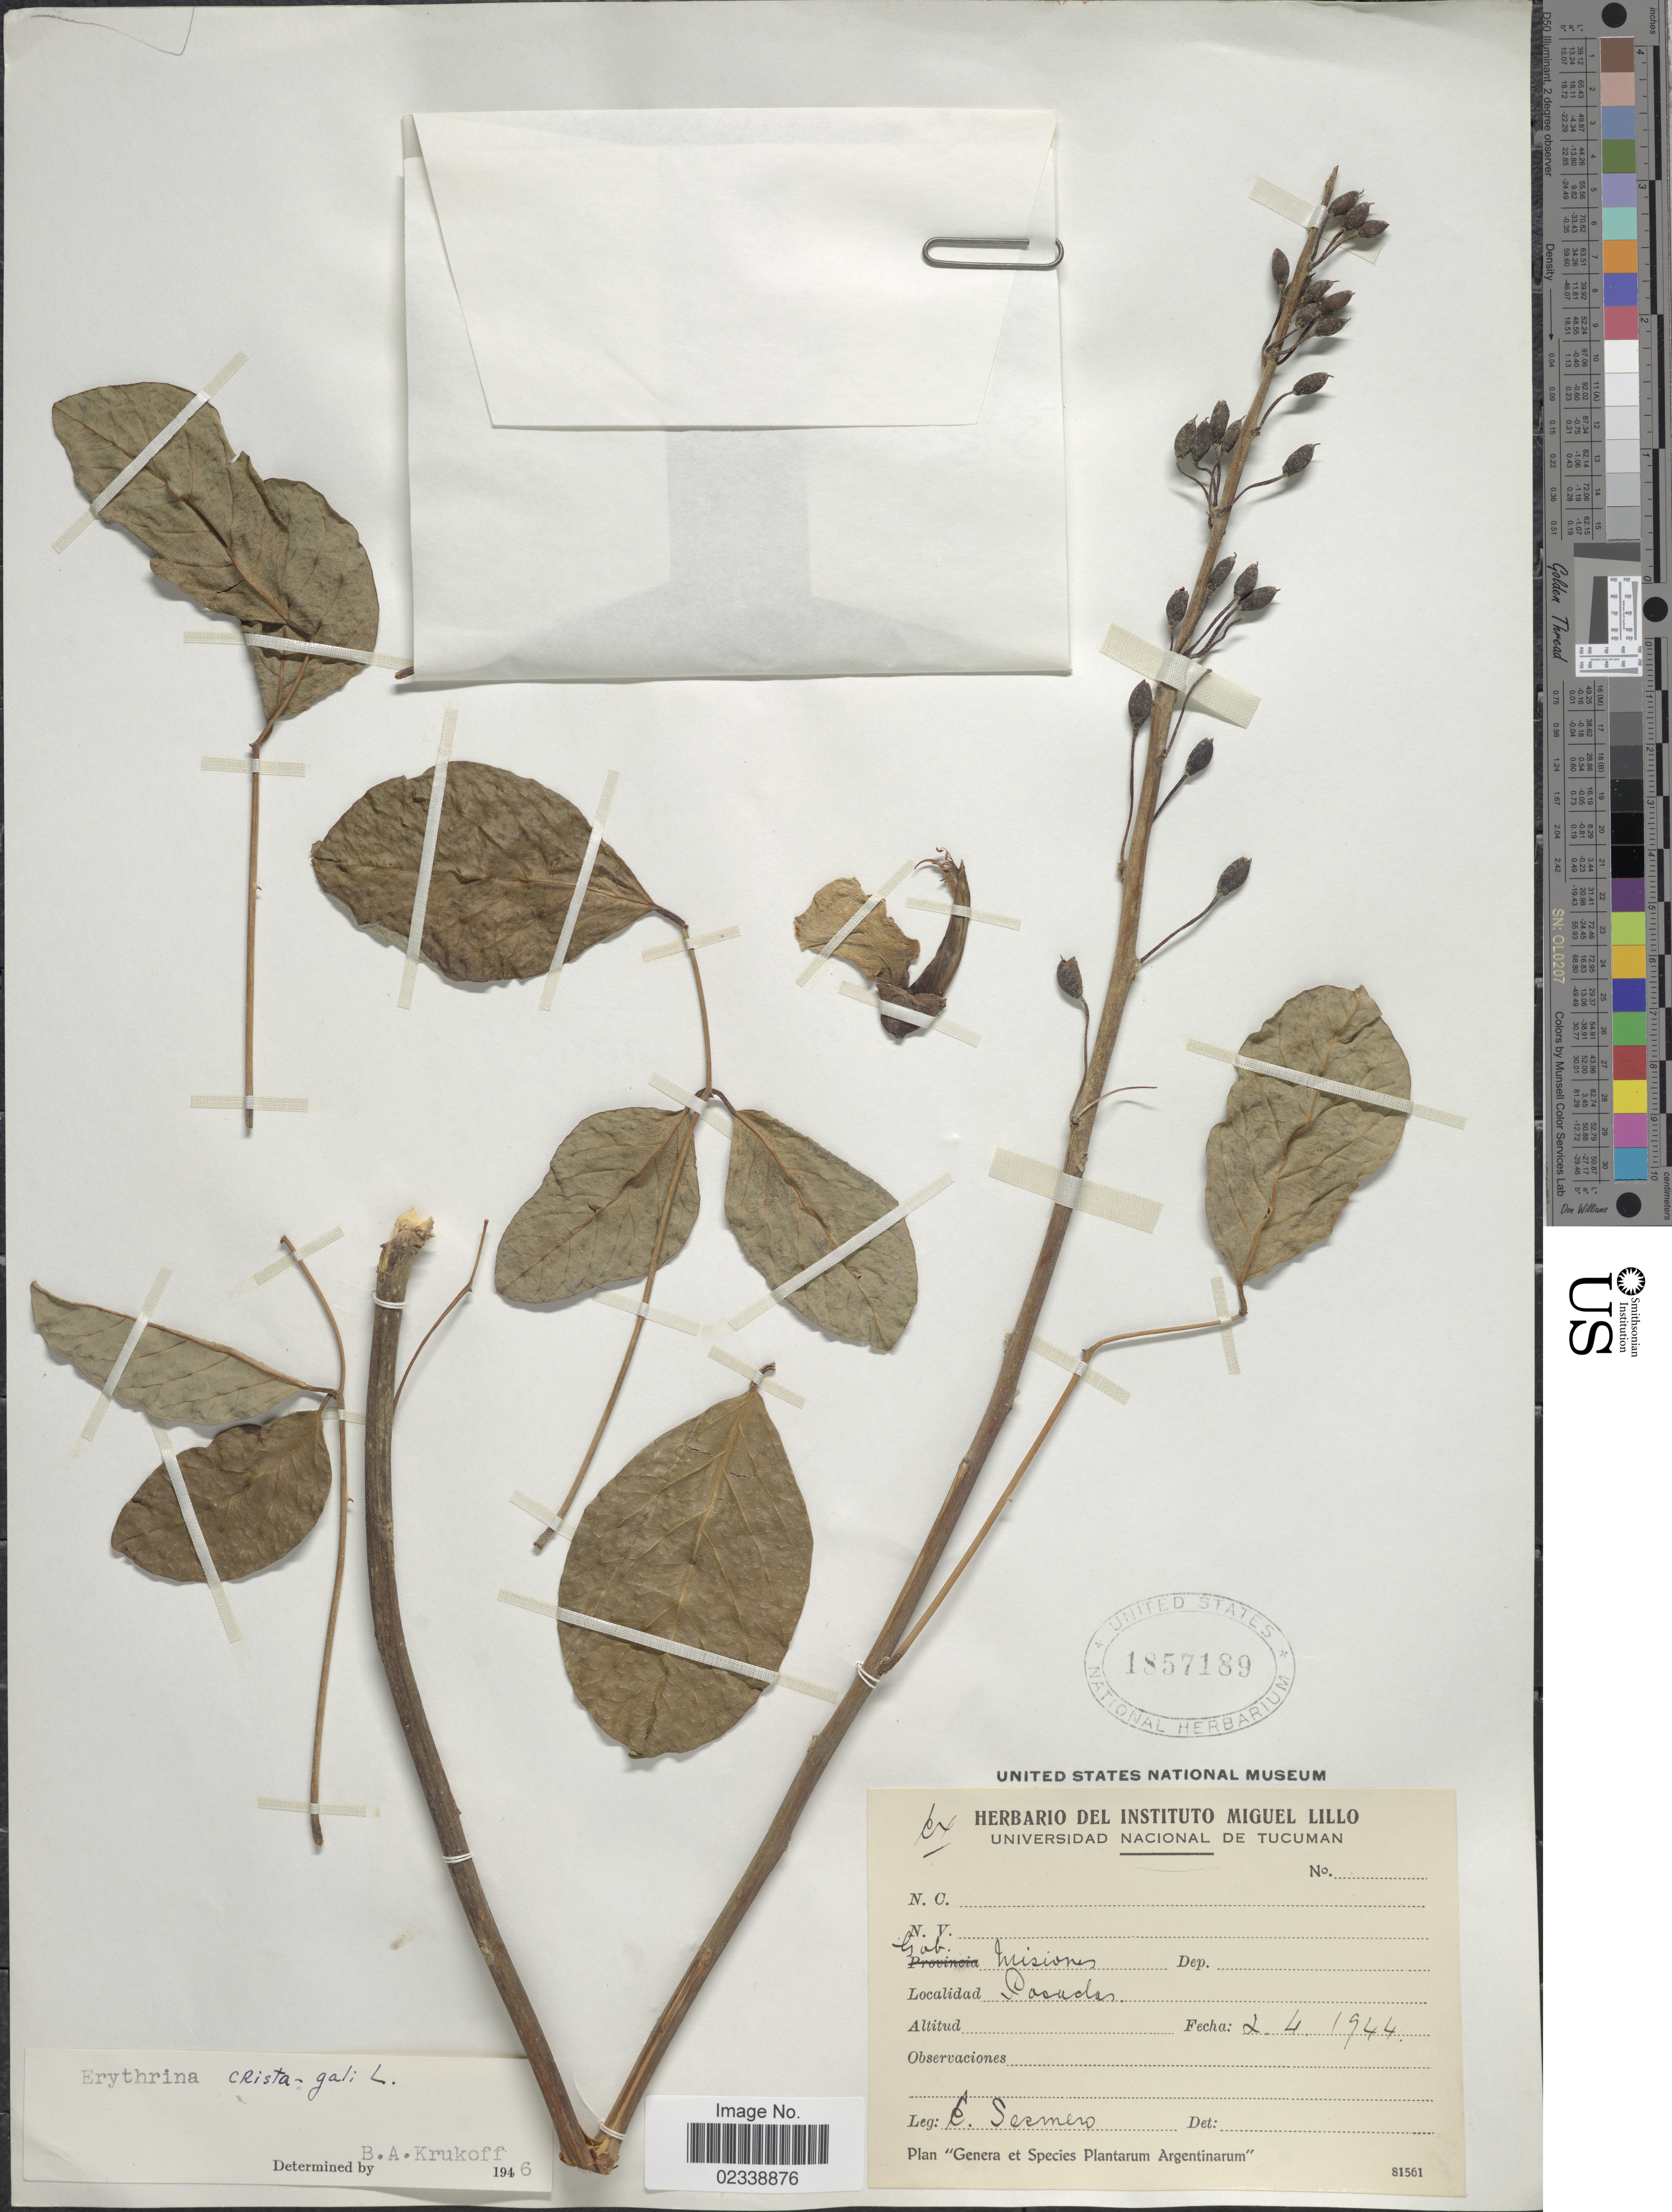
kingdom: Plantae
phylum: Tracheophyta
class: Magnoliopsida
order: Fabales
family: Fabaceae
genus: Erythrina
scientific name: Erythrina crista-galli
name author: L.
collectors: E. Sesmero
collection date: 1944-04-02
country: Argentina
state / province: Misiones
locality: Posadas.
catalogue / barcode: US 1857189